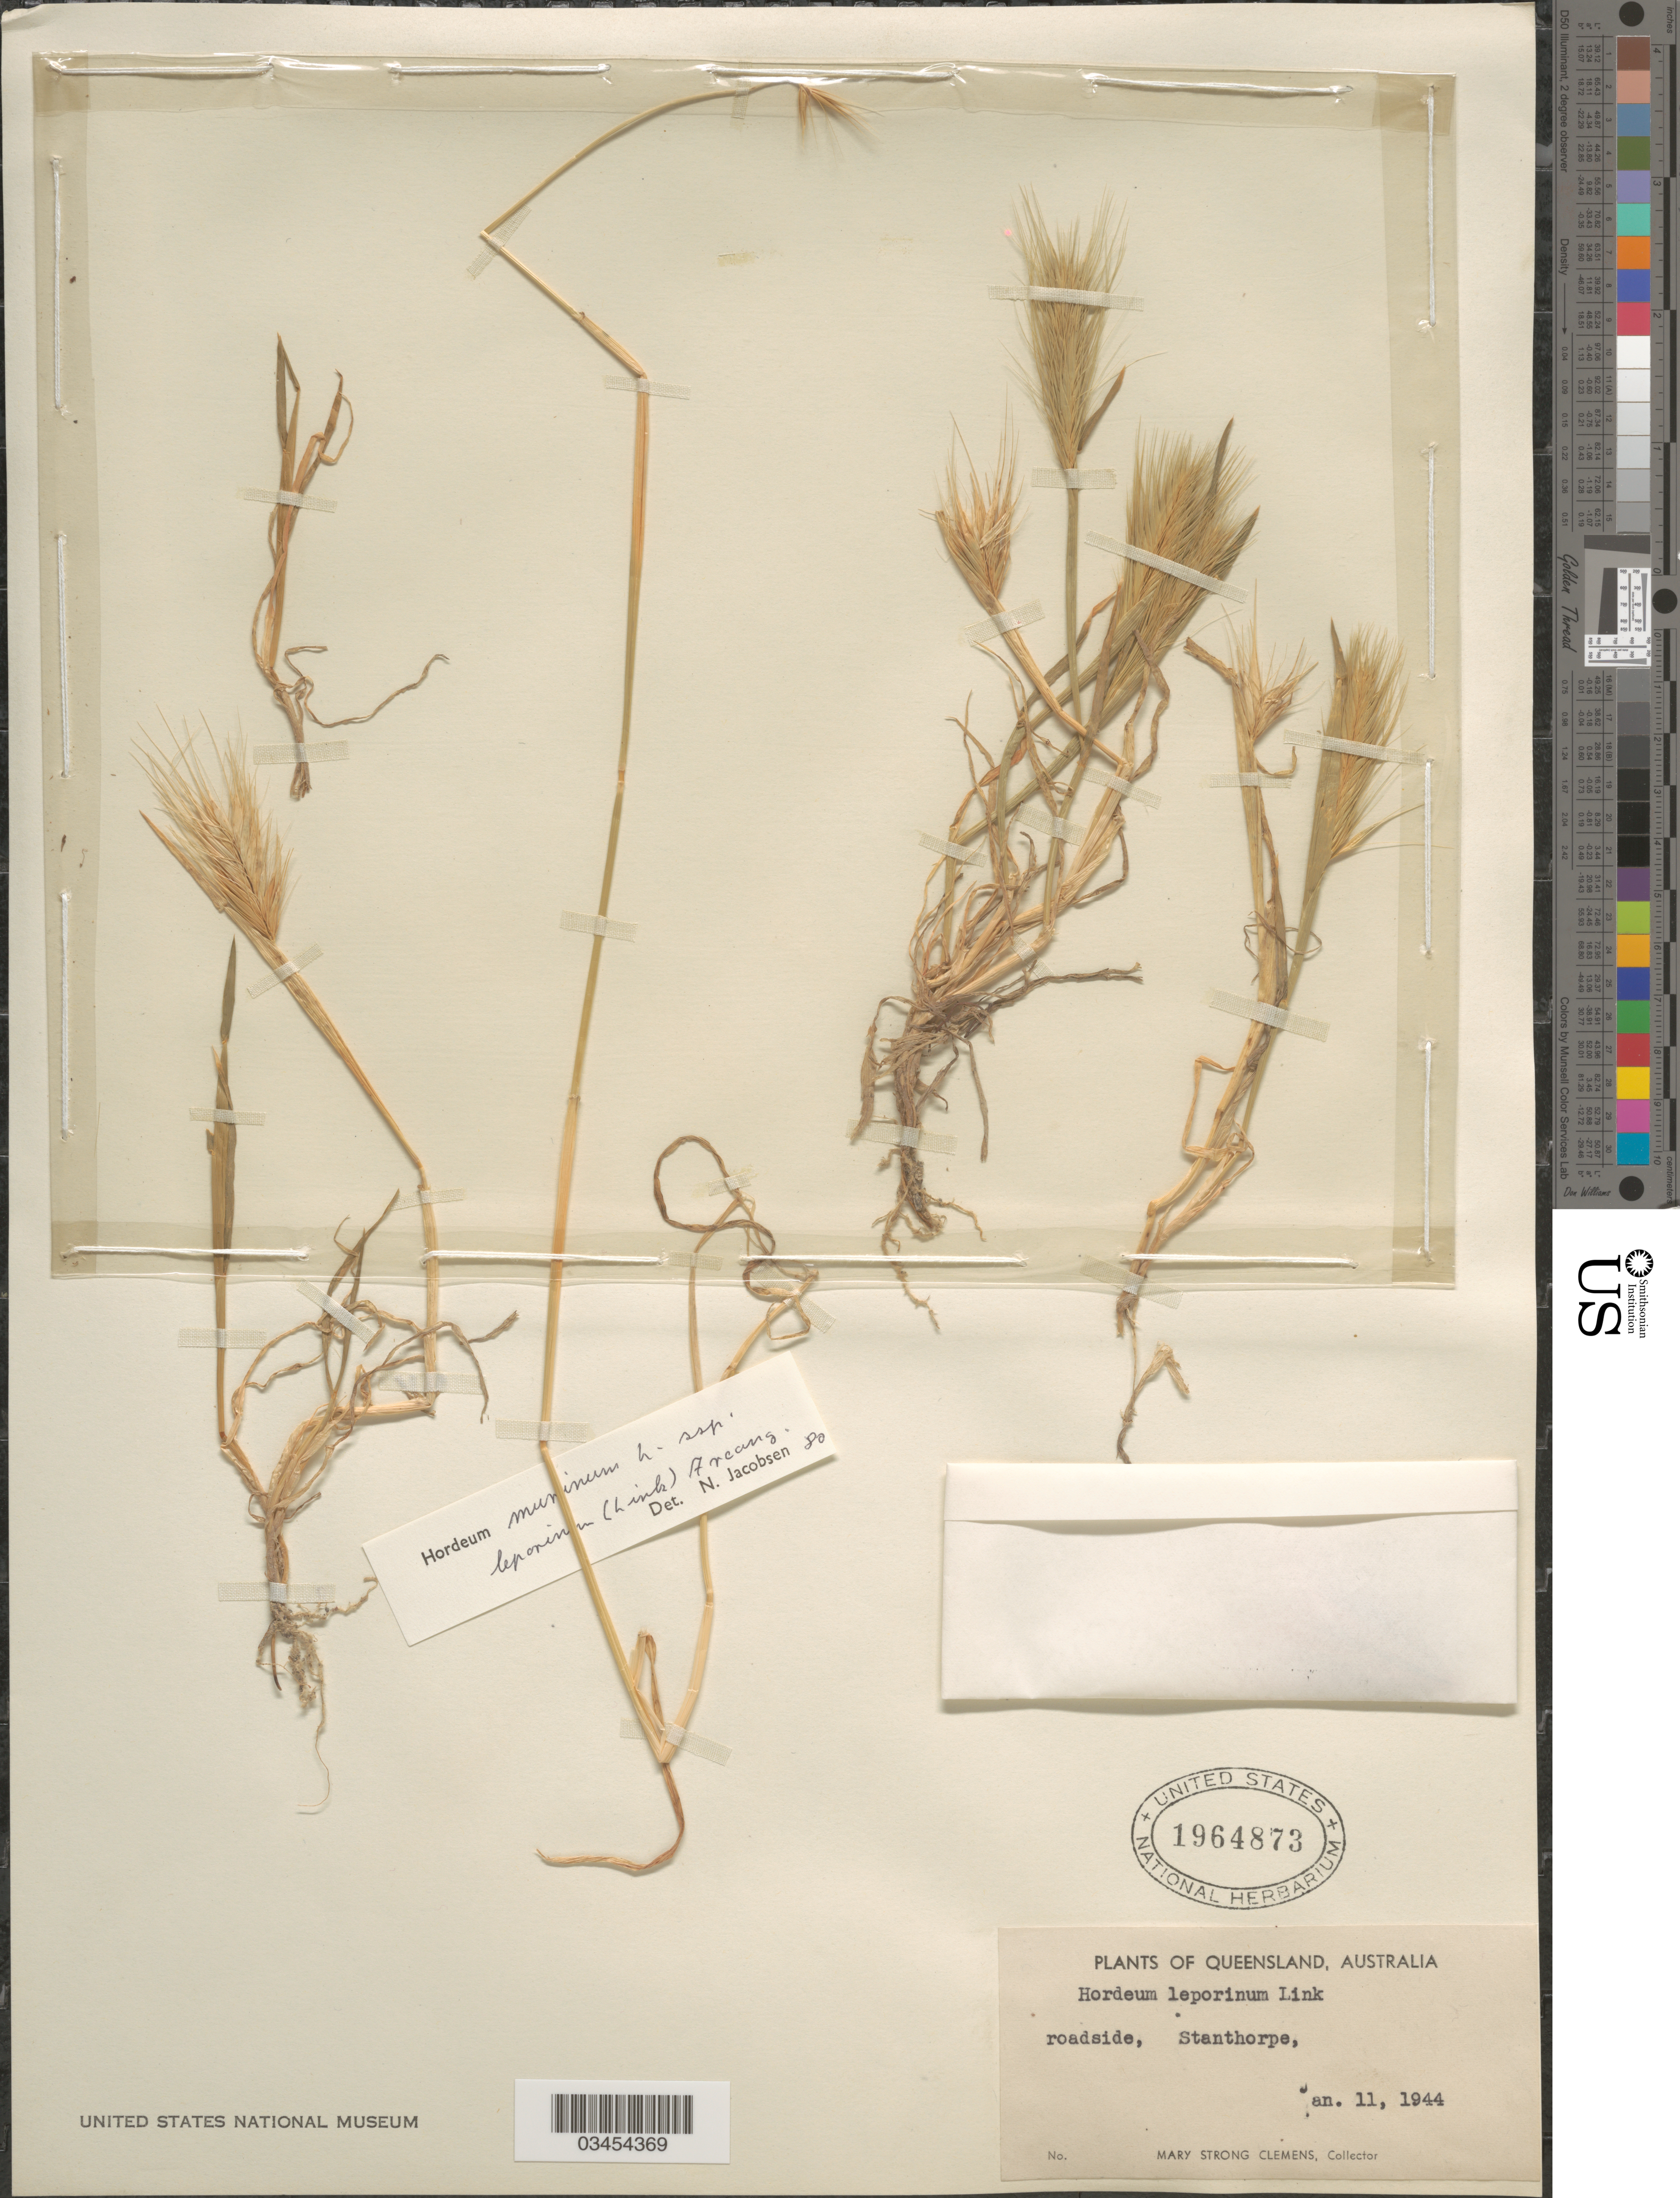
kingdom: Plantae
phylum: Tracheophyta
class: Liliopsida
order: Poales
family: Poaceae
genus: Hordeum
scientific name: Hordeum murinum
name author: L.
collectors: M. S. Clemens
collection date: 1944-01-11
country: Australia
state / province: Queensland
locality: Roadside, Stanthorpe.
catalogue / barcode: US 1964873